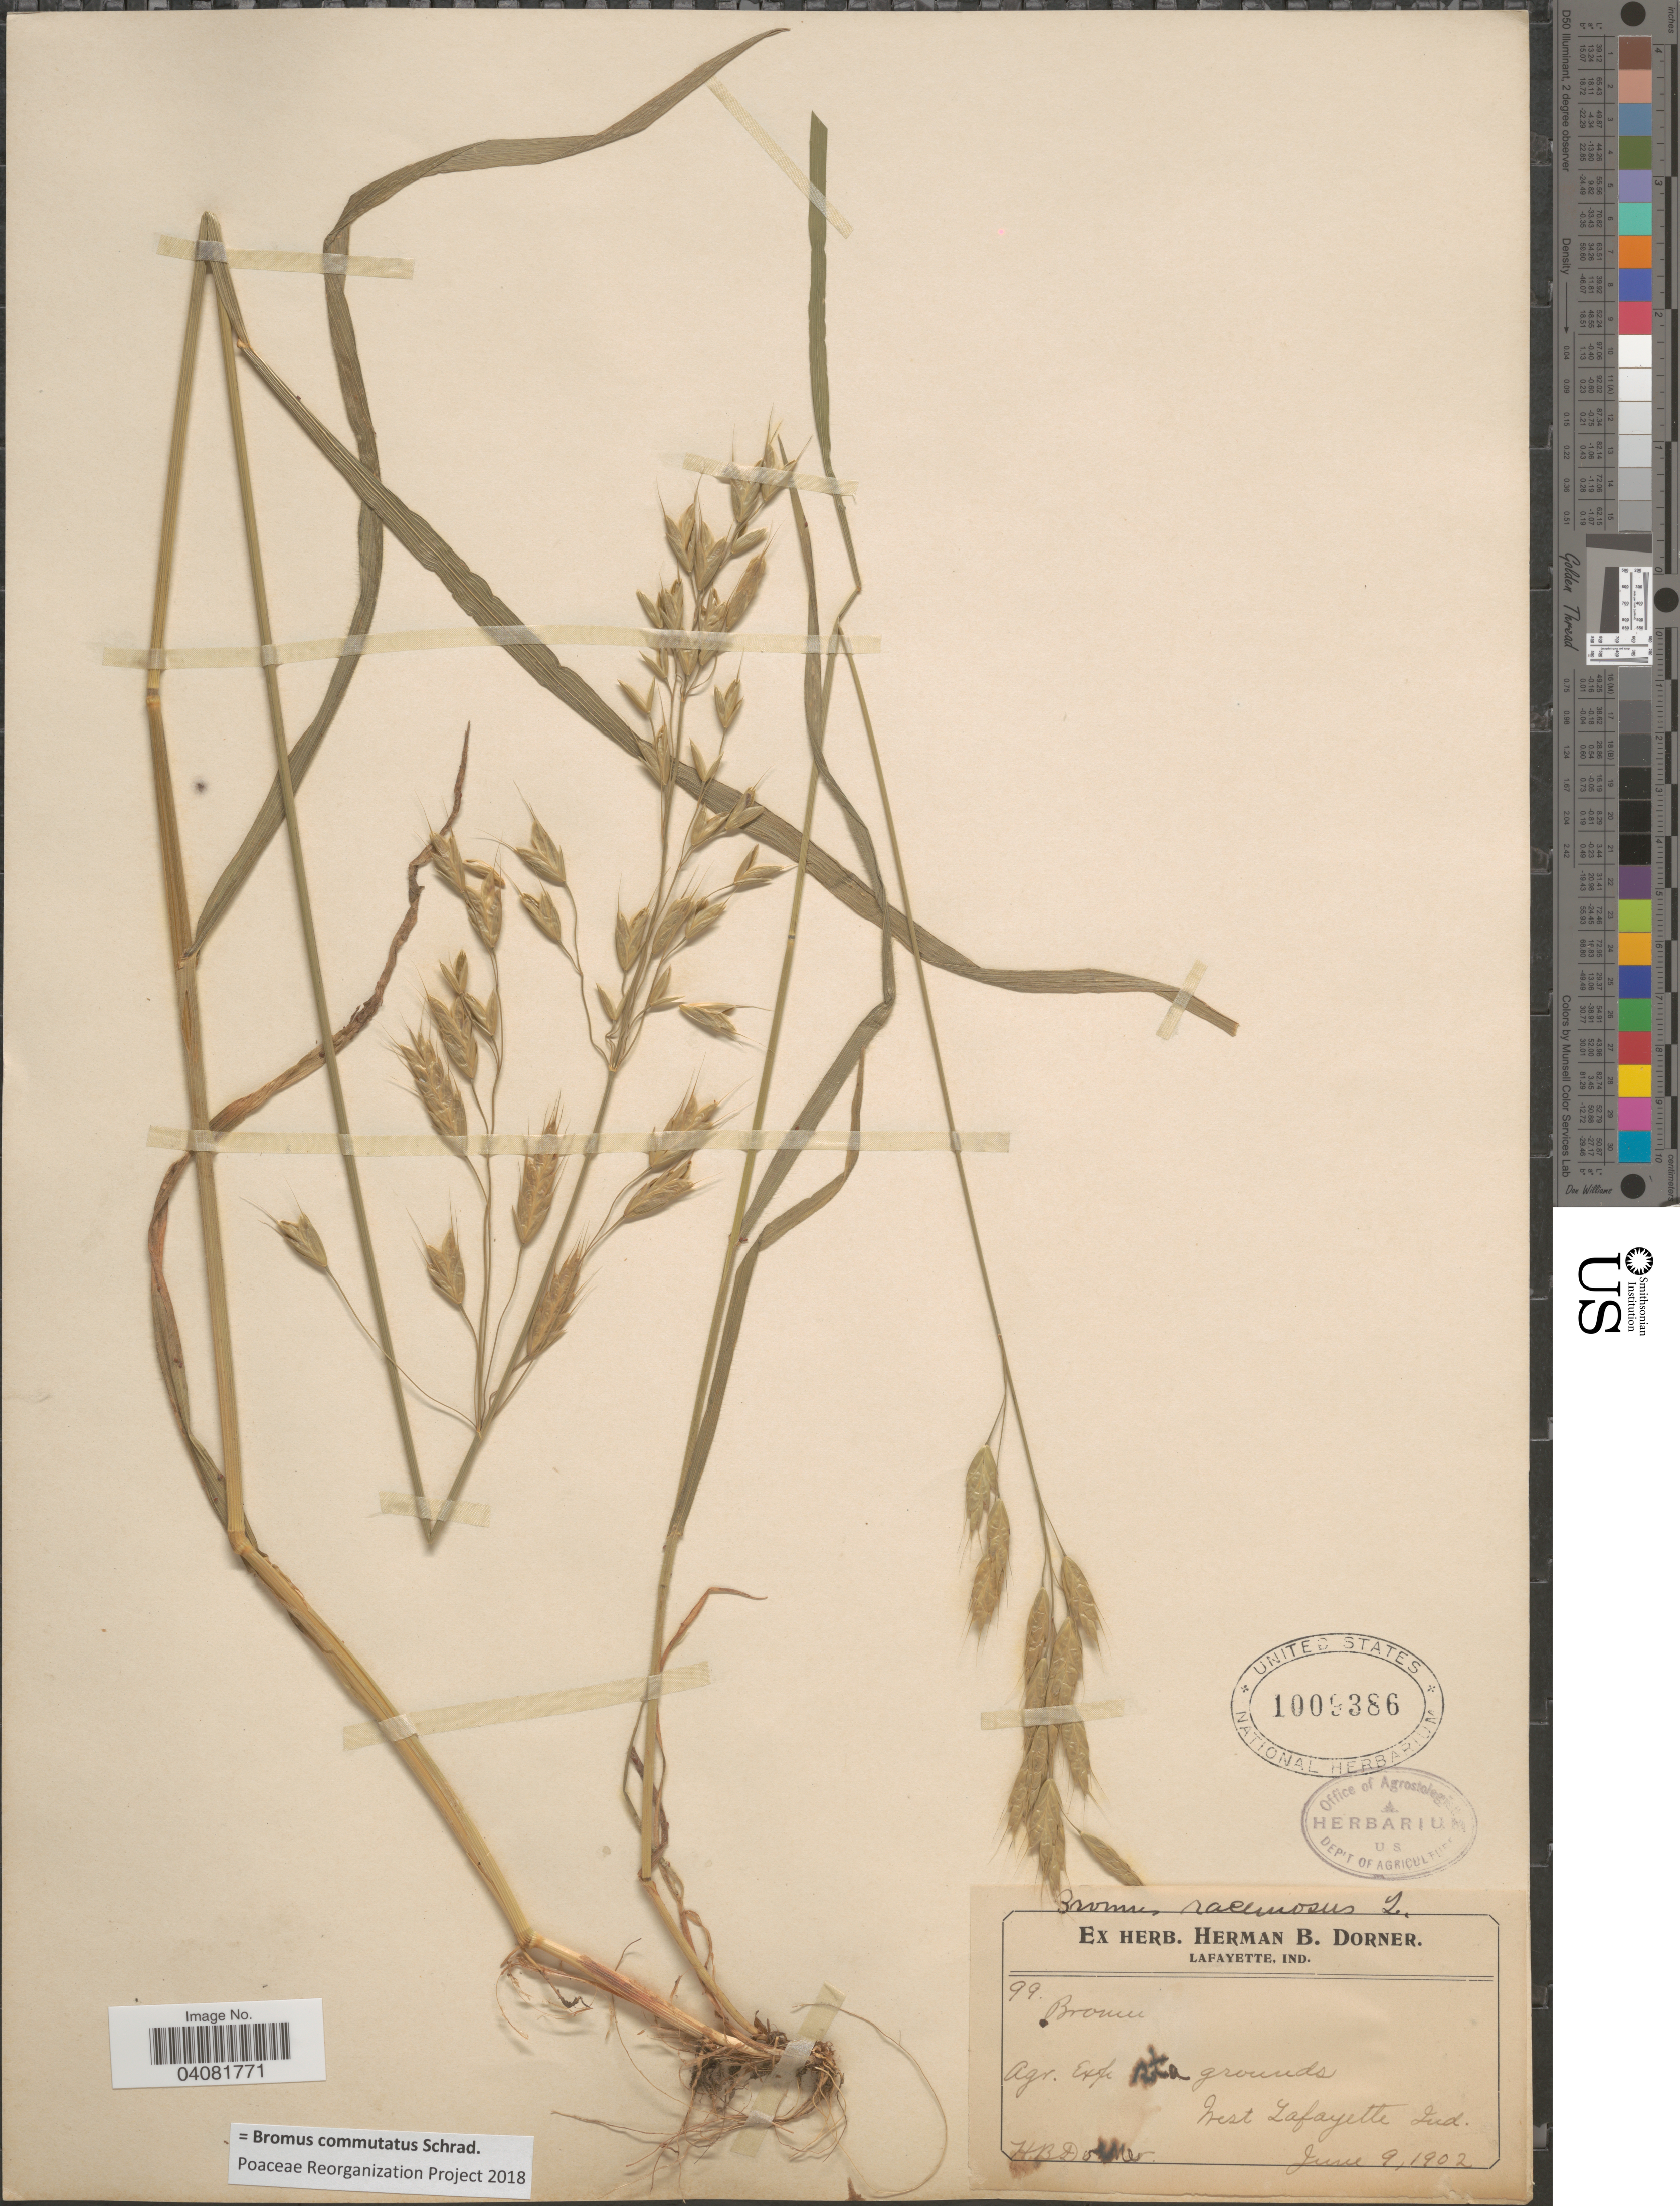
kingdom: Plantae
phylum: Tracheophyta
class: Liliopsida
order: Poales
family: Poaceae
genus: Bromus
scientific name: Bromus commutatus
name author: Schrad.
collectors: H. Dorner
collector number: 99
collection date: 1902-06-09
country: United States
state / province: Indiana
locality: Agr. Exp. Sta grounds. West Lafayette.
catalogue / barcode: US 1009386